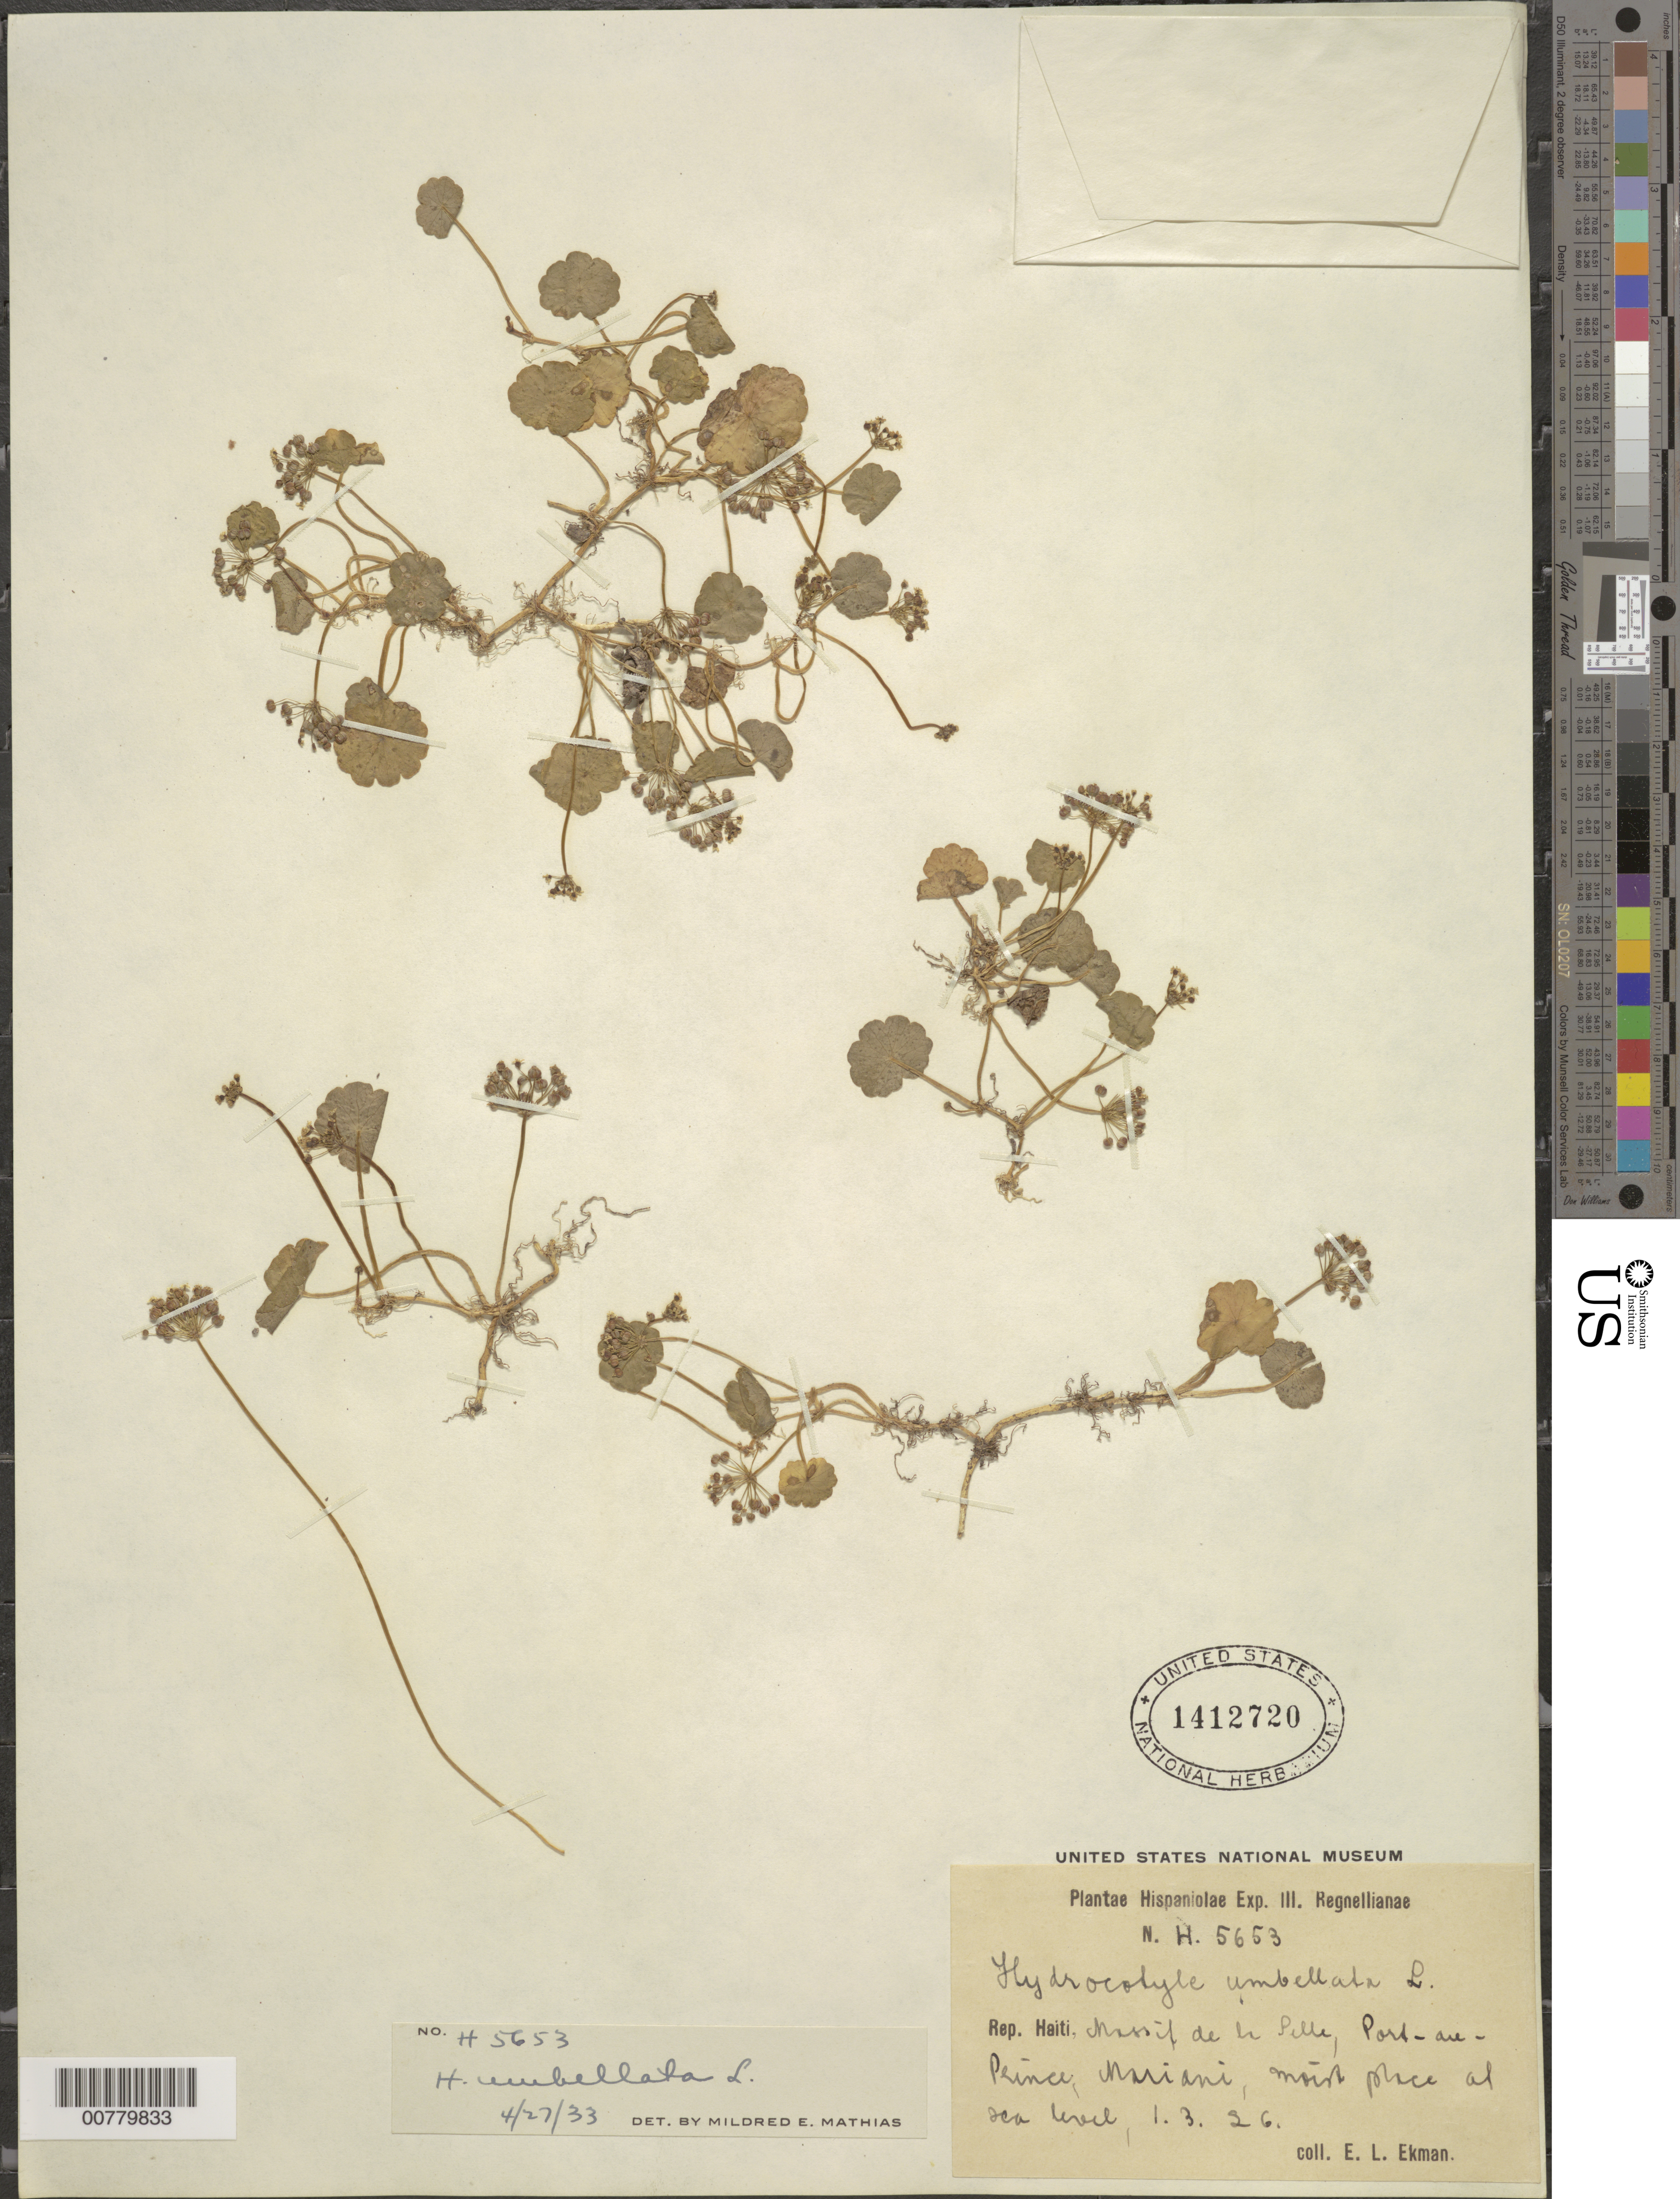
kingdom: Plantae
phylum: Tracheophyta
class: Magnoliopsida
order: Apiales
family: Araliaceae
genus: Hydrocotyle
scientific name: Hydrocotyle umbellata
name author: L.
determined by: Mathias, M. E.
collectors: E. L. Ekman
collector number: H 5653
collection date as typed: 01 Mar 1926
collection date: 1926-03-01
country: Haiti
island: Hispaniola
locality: Massif de la Selle, Port-au-Prince, Mariani.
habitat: Moist place.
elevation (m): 0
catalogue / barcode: US 1412720